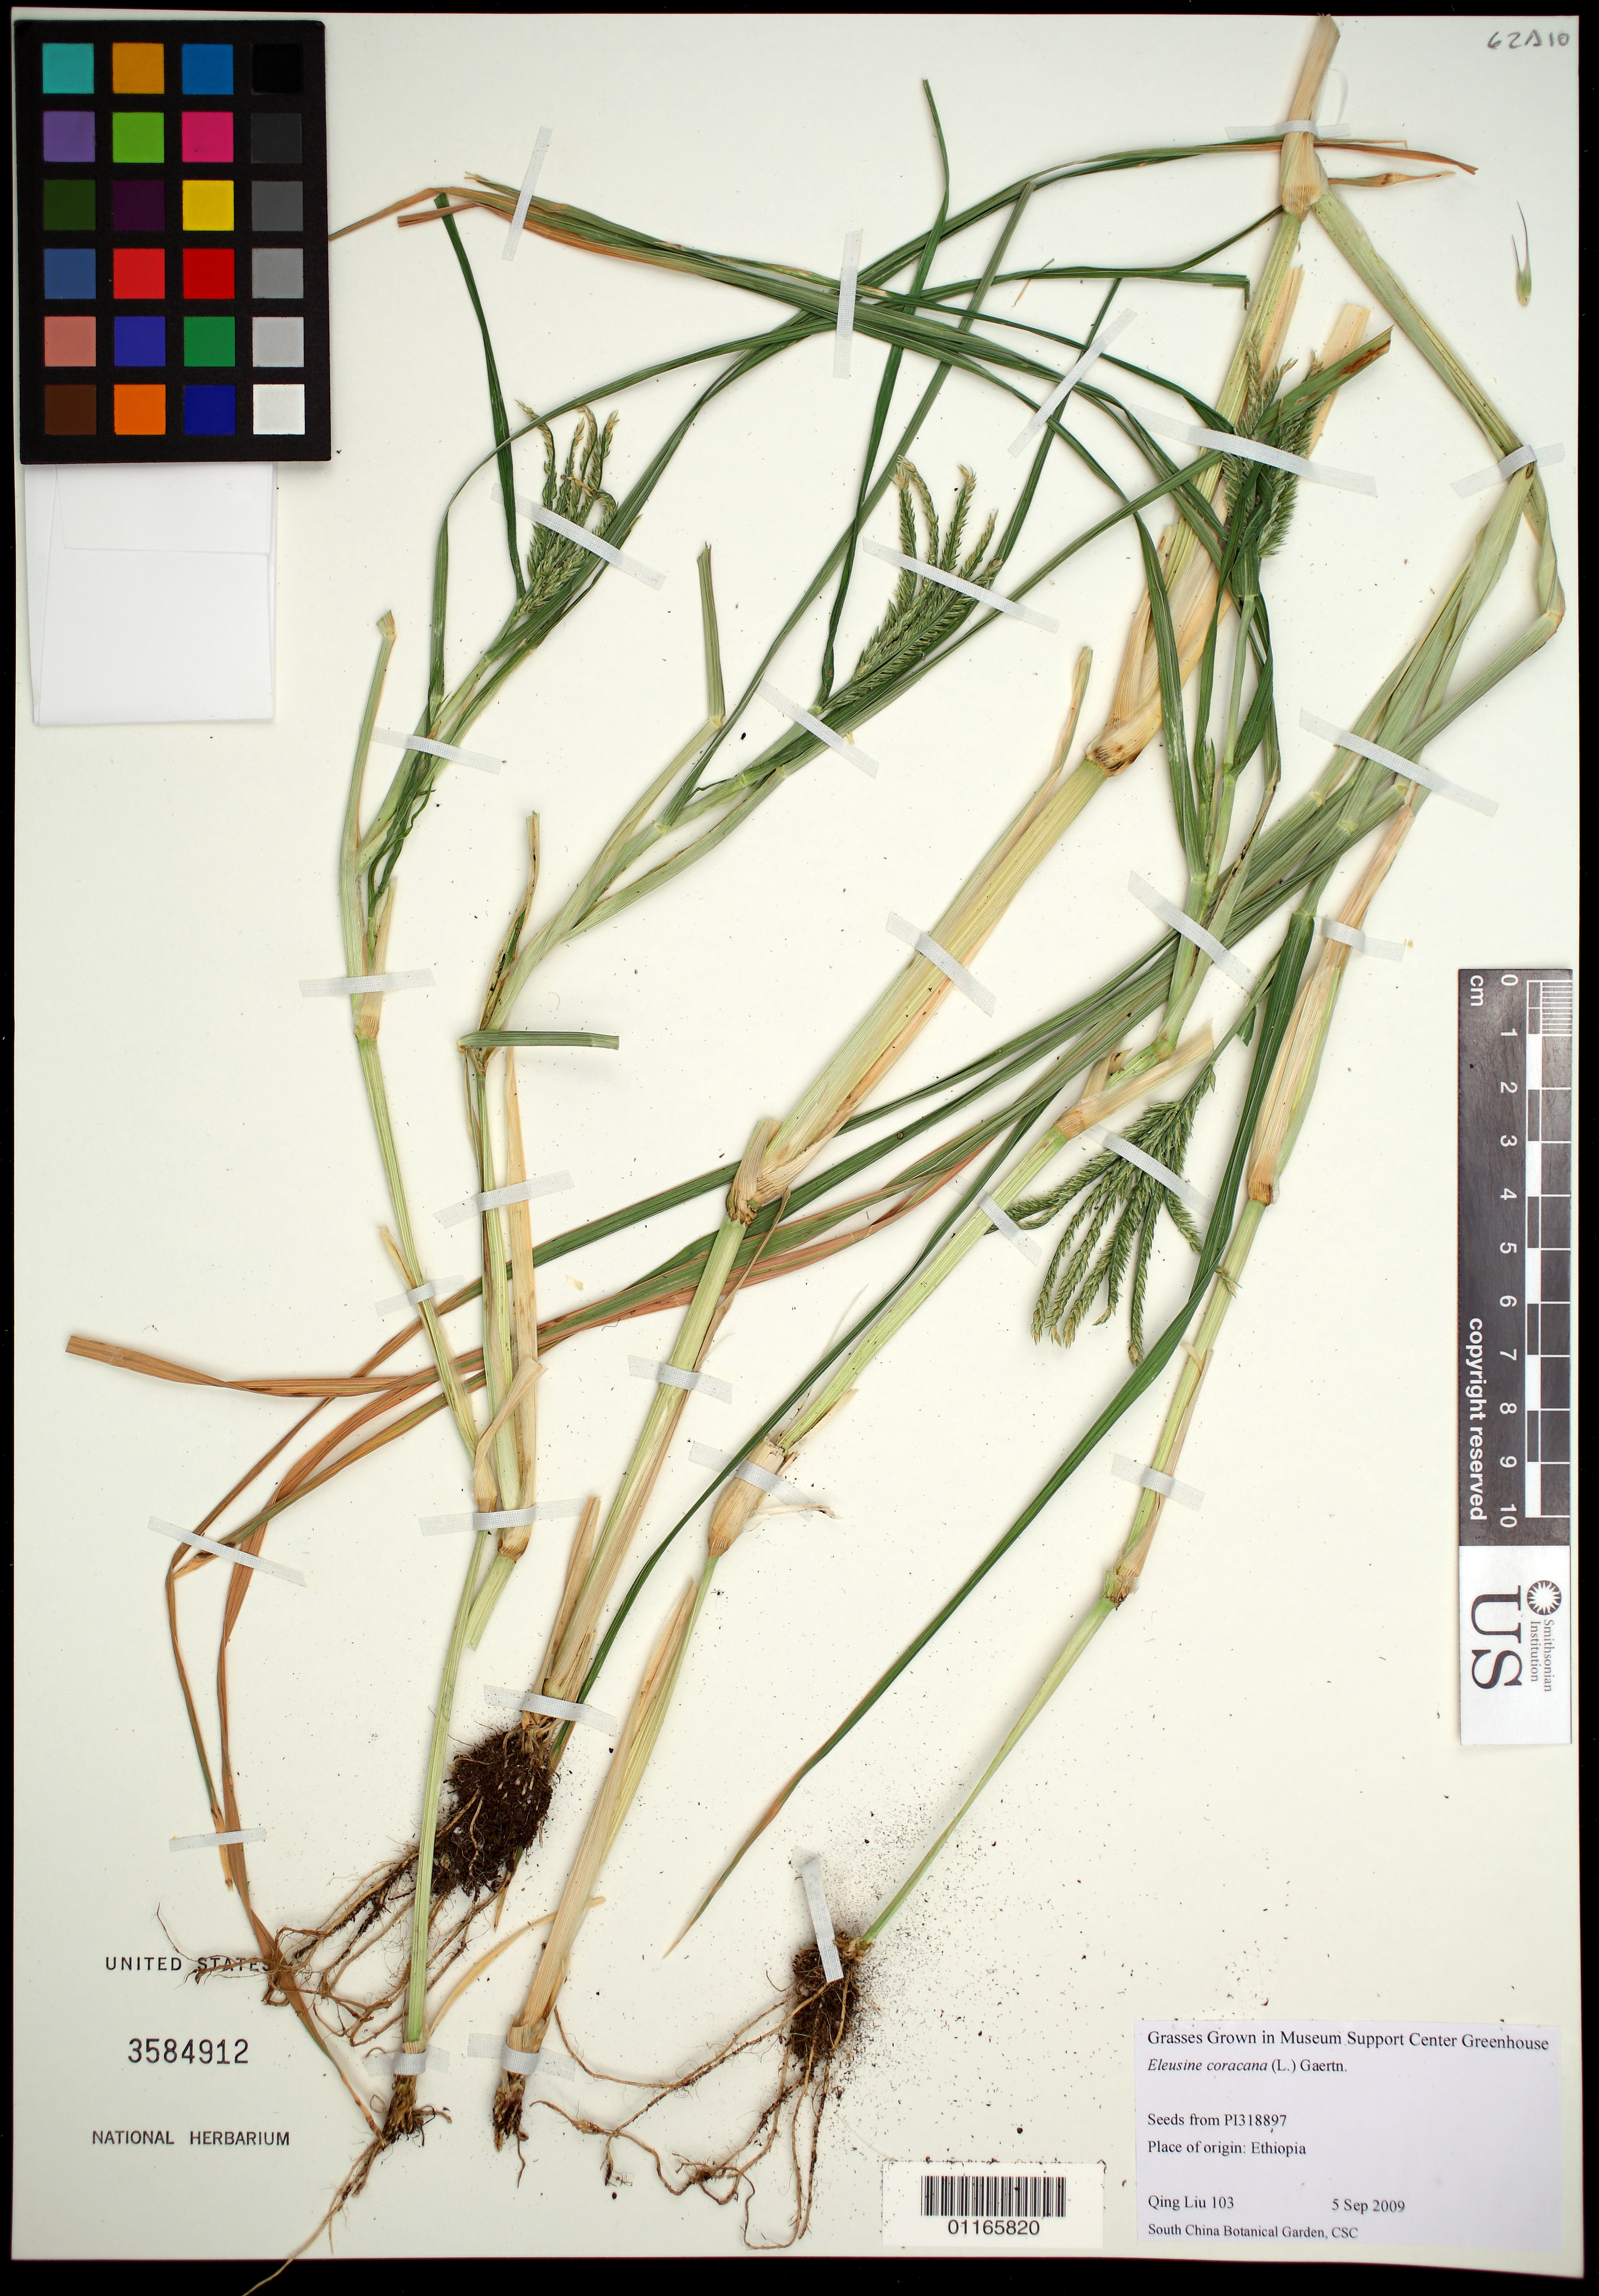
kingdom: Plantae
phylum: Tracheophyta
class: Liliopsida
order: Poales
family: Poaceae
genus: Eleusine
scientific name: Eleusine coracana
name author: (L.) Gaertn.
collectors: Q. Liu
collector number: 103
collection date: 2009-09-05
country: Ethiopia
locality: Seeds from PI318897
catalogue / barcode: US 3584912